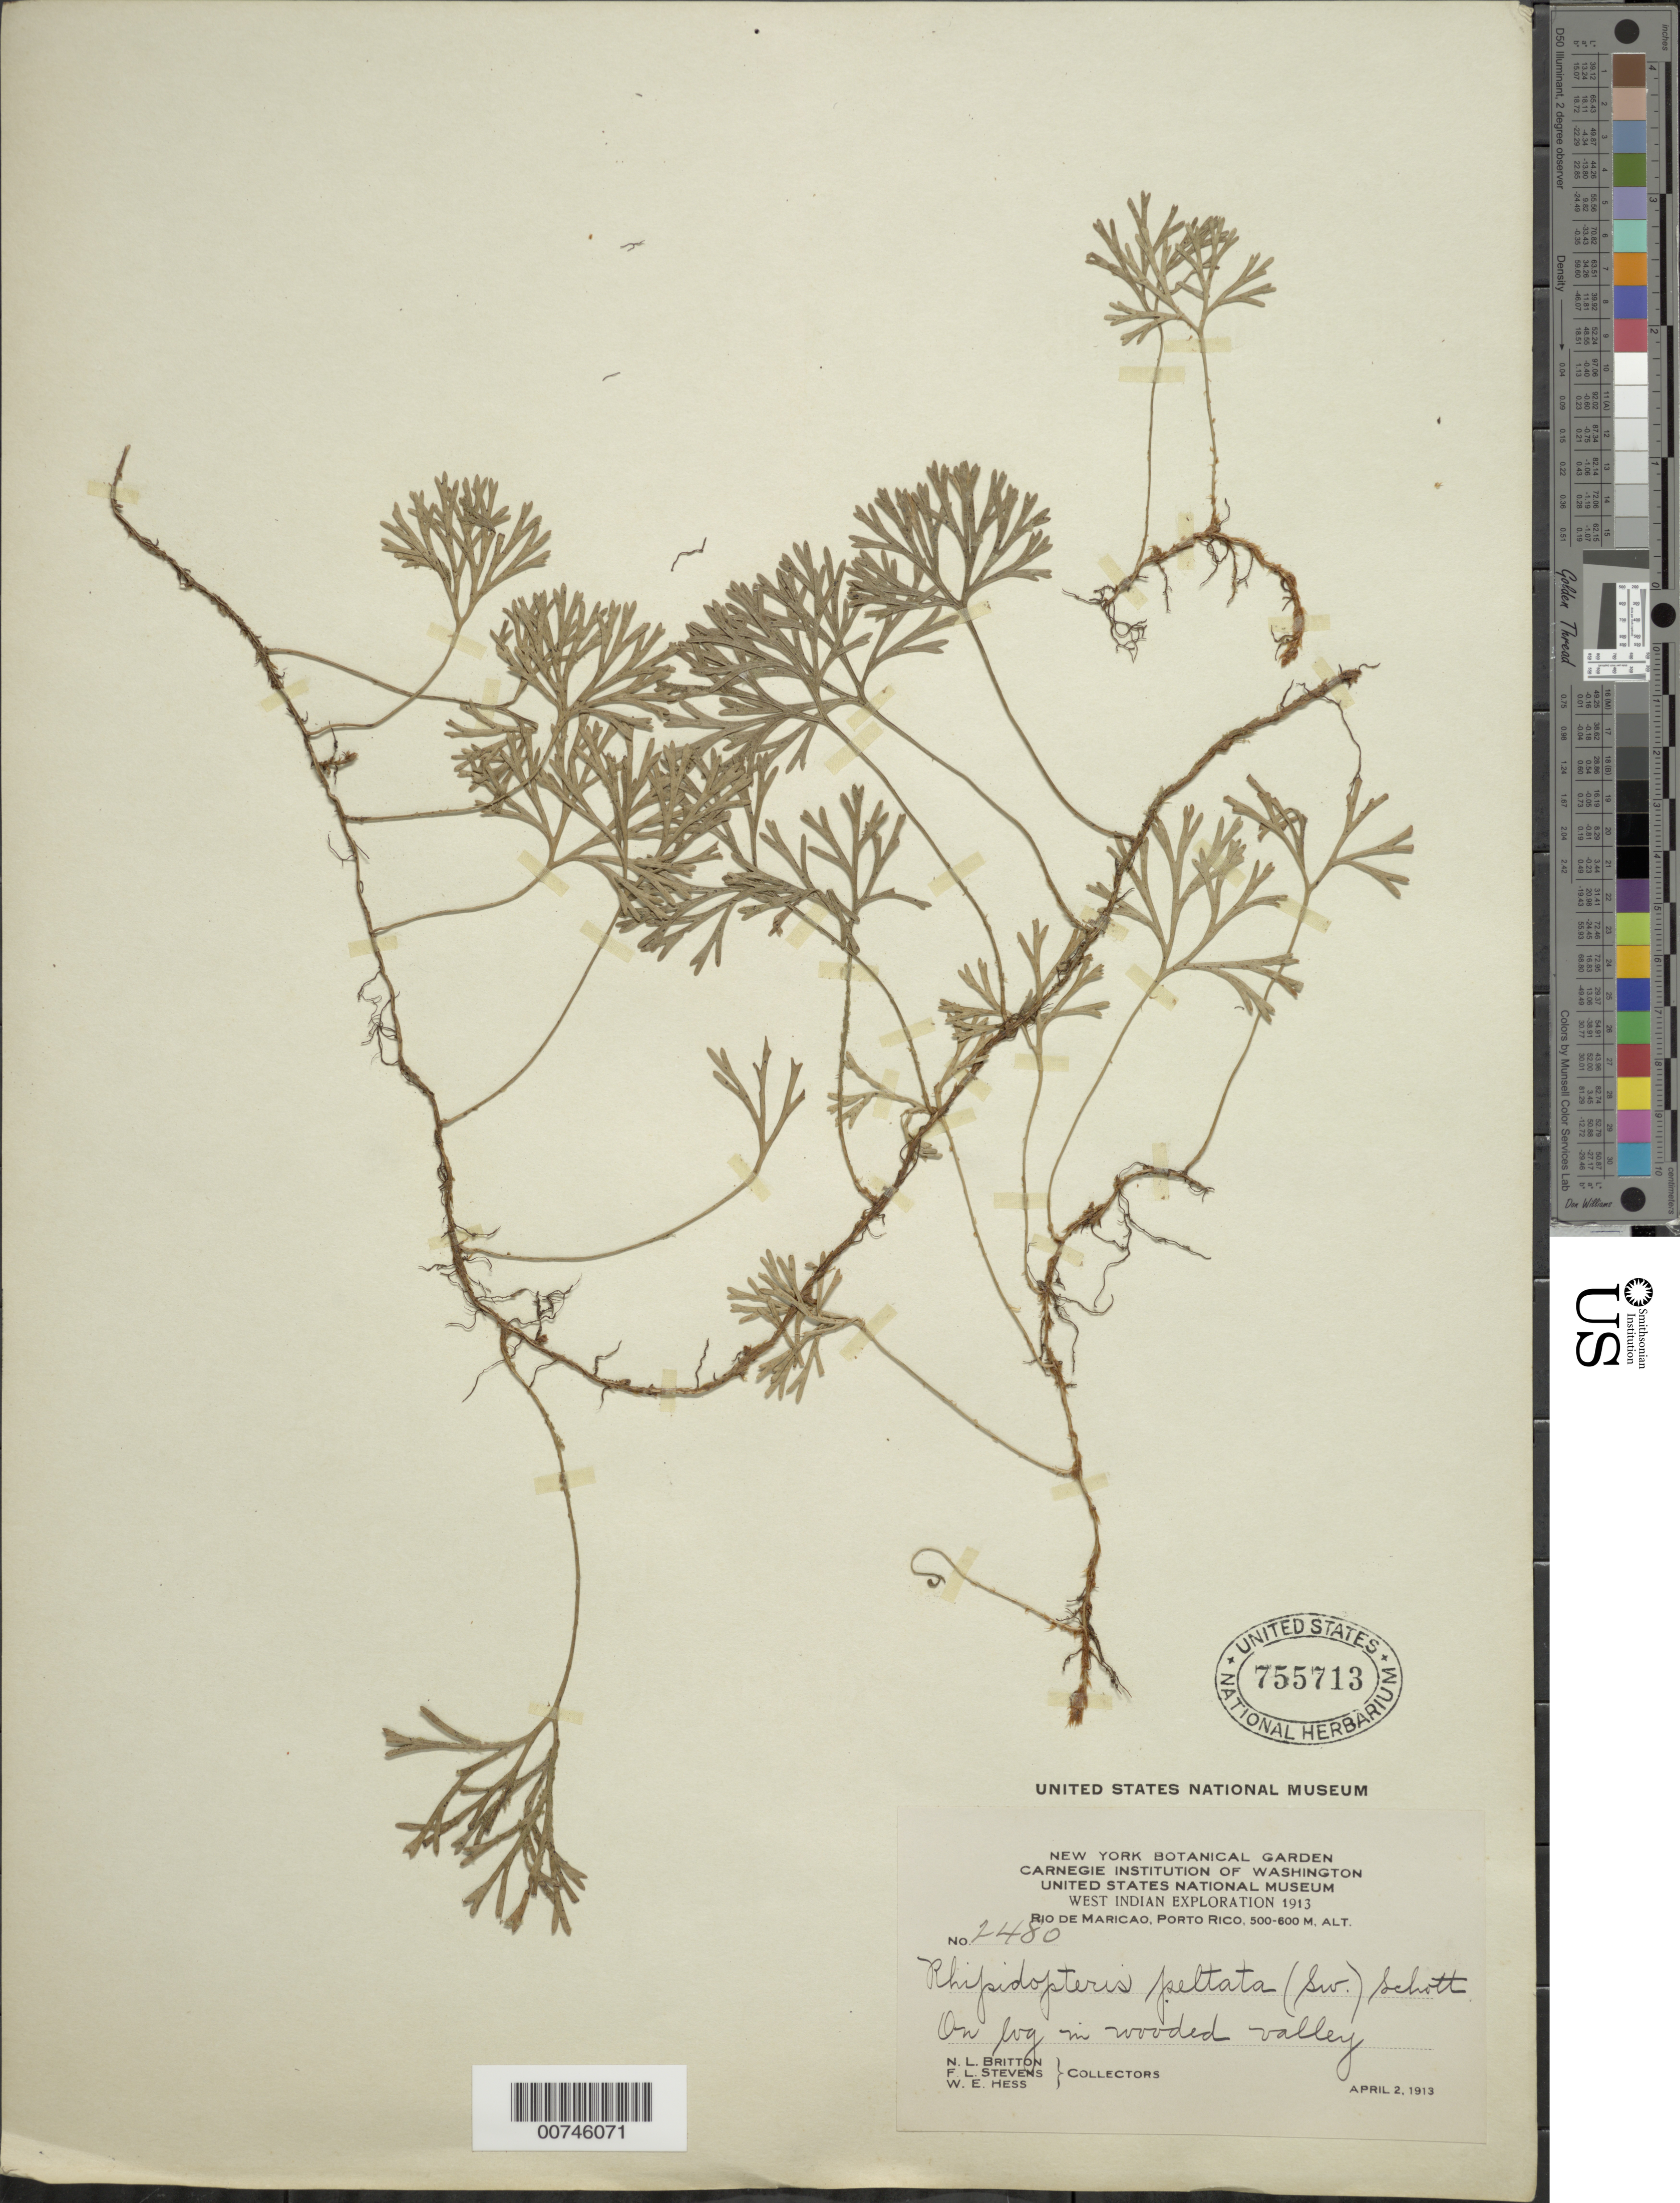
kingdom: Plantae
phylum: Tracheophyta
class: Polypodiopsida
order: Polypodiales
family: Dryopteridaceae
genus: Elaphoglossum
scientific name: Elaphoglossum peltatum f. peltatum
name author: (Sw.) Urb.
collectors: N. Britton, F. L. Stevens & W. Hess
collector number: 2480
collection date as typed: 02 Apr 1913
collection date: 1913-04-02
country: Puerto Rico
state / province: Maricao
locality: Río Maricao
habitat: On log in wooded valley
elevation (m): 500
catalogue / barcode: US 755713